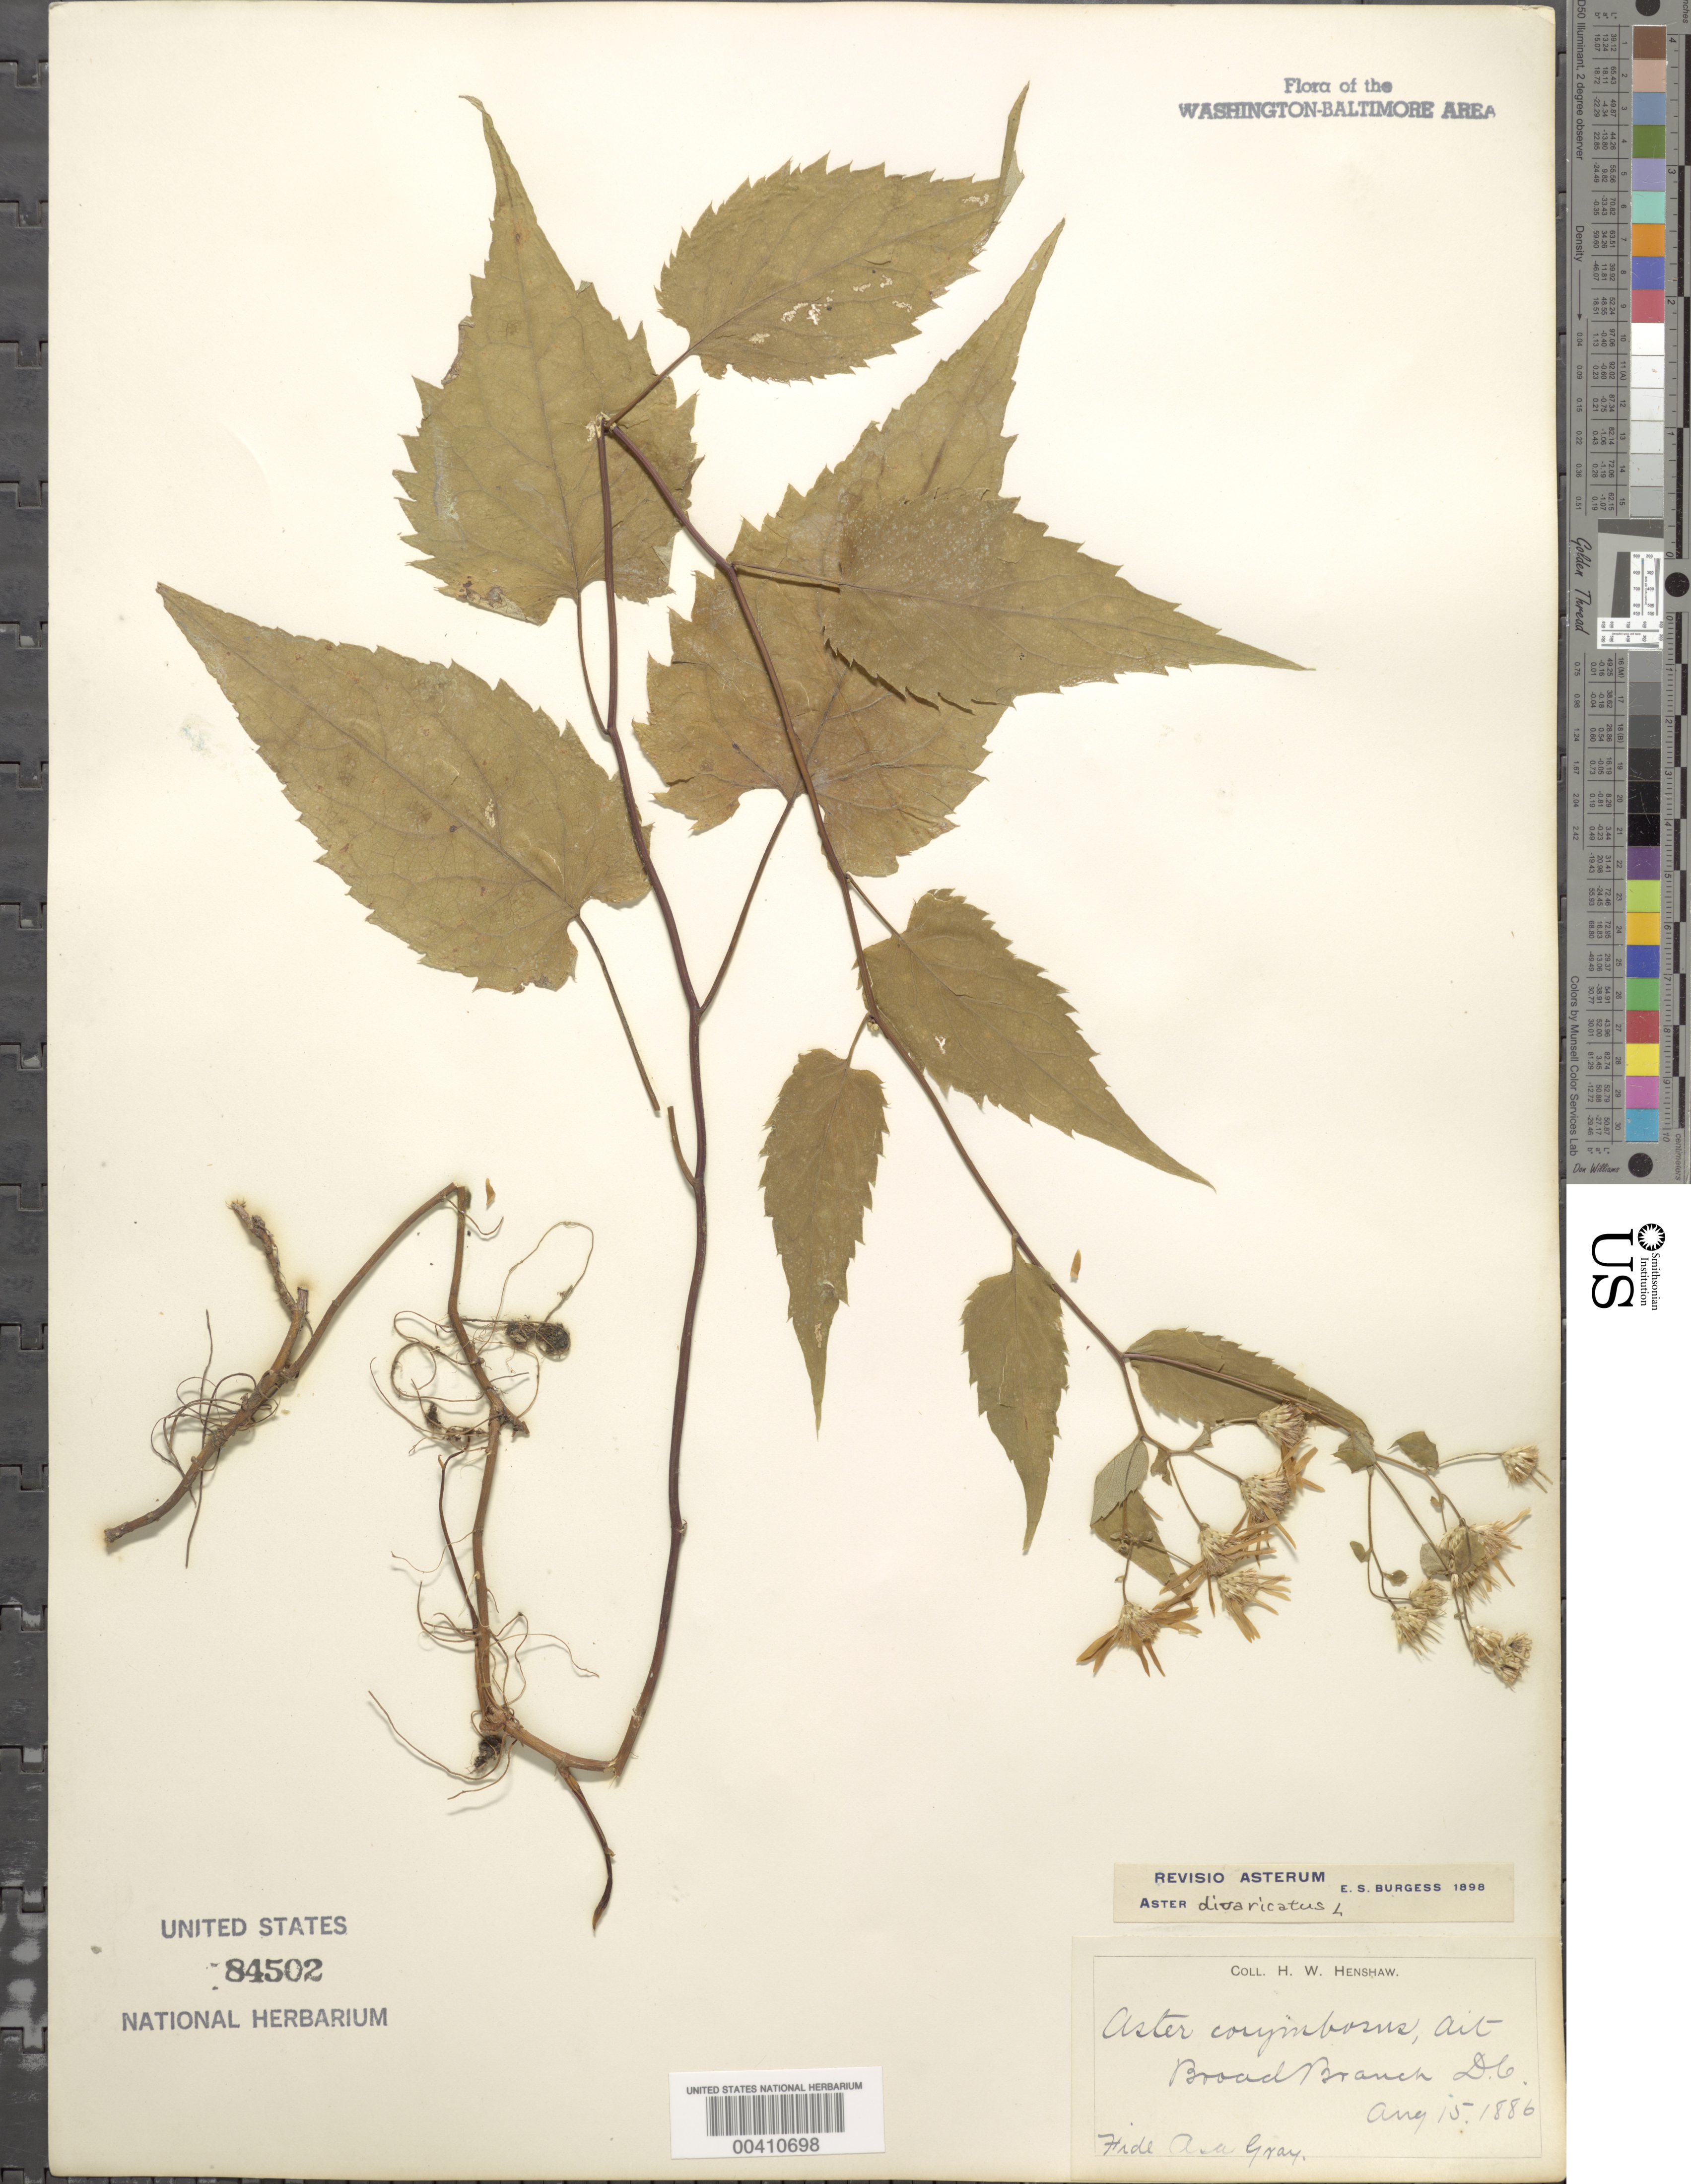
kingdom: Plantae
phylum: Tracheophyta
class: Magnoliopsida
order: Asterales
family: Asteraceae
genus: Eurybia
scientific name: Eurybia divaricata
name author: (L.) G.L. Nesom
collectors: H. Henshaw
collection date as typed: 15 Aug 1886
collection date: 1886-08-15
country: United States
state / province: District of Columbia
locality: Broad Branch Rock Creek Park & vicinity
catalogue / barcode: US 84502